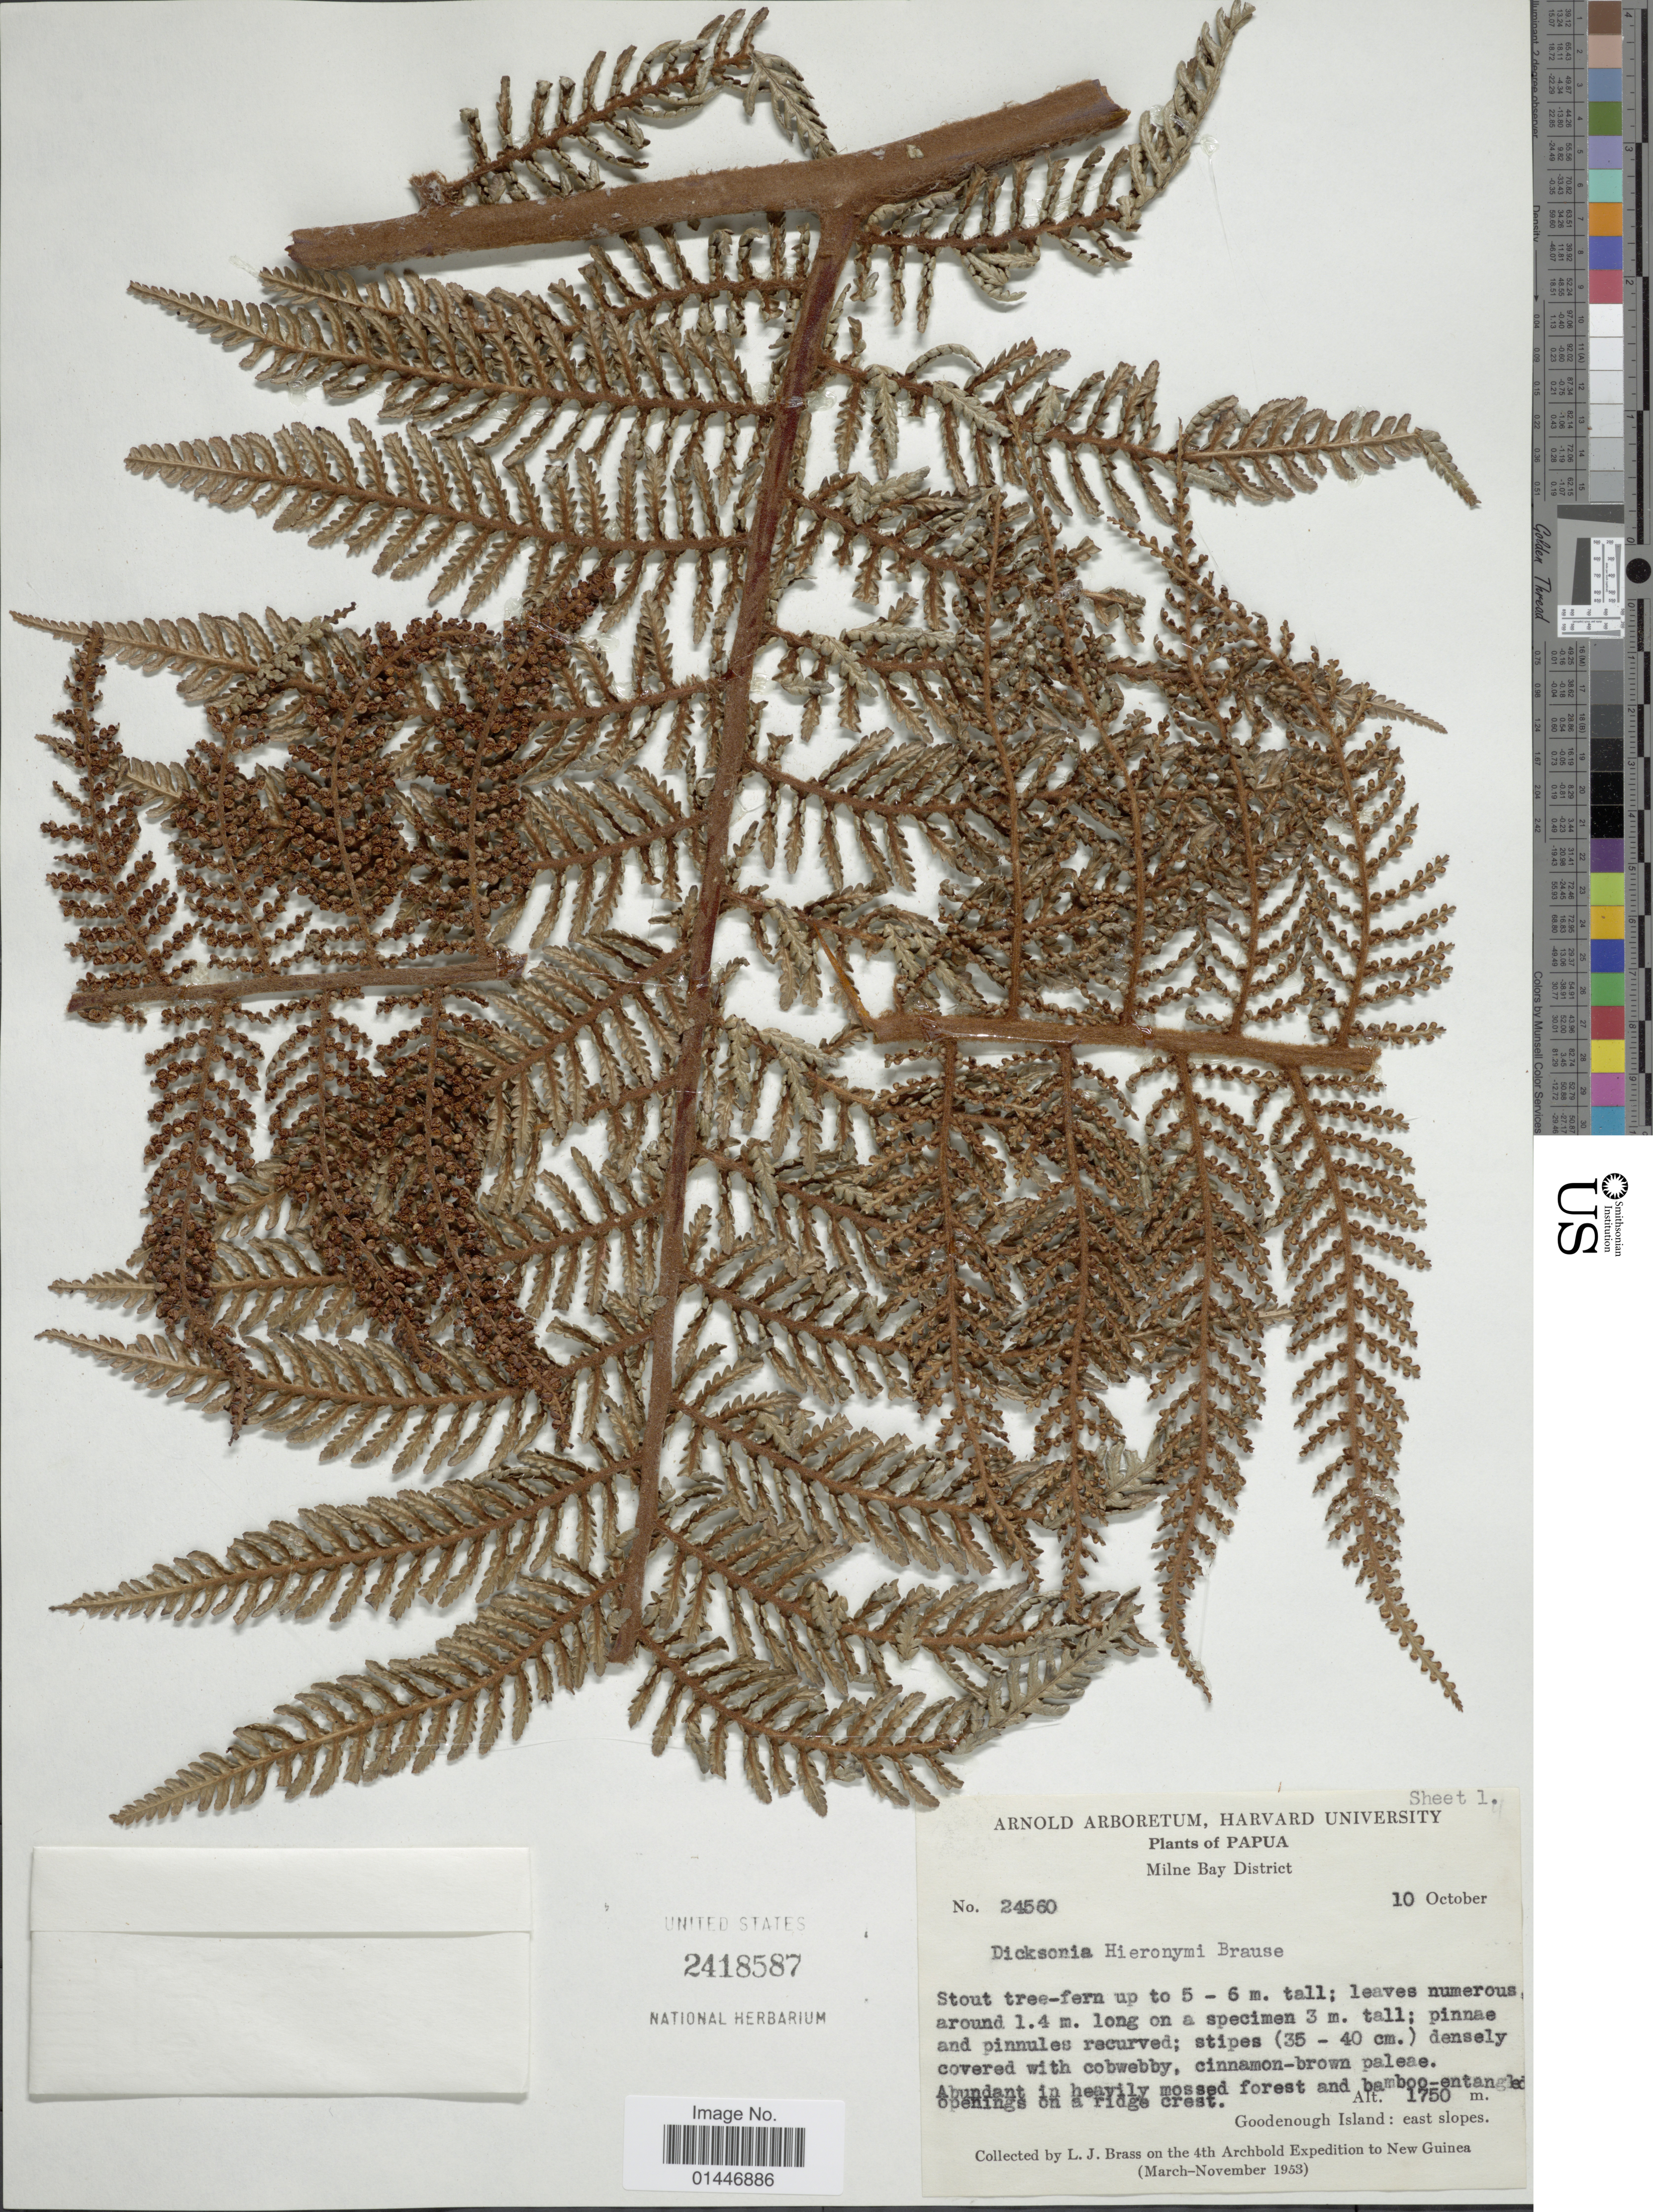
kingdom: Plantae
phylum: Tracheophyta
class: Polypodiopsida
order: Cyatheales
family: Dicksoniaceae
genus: Dicksonia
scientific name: Dicksonia lanigera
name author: Holttum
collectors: L. J. Brass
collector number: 24560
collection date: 1953-10-10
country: Papua New Guinea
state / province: Milne Bay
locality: Papua, Goodenough Island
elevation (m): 1750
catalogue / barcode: US 2418587